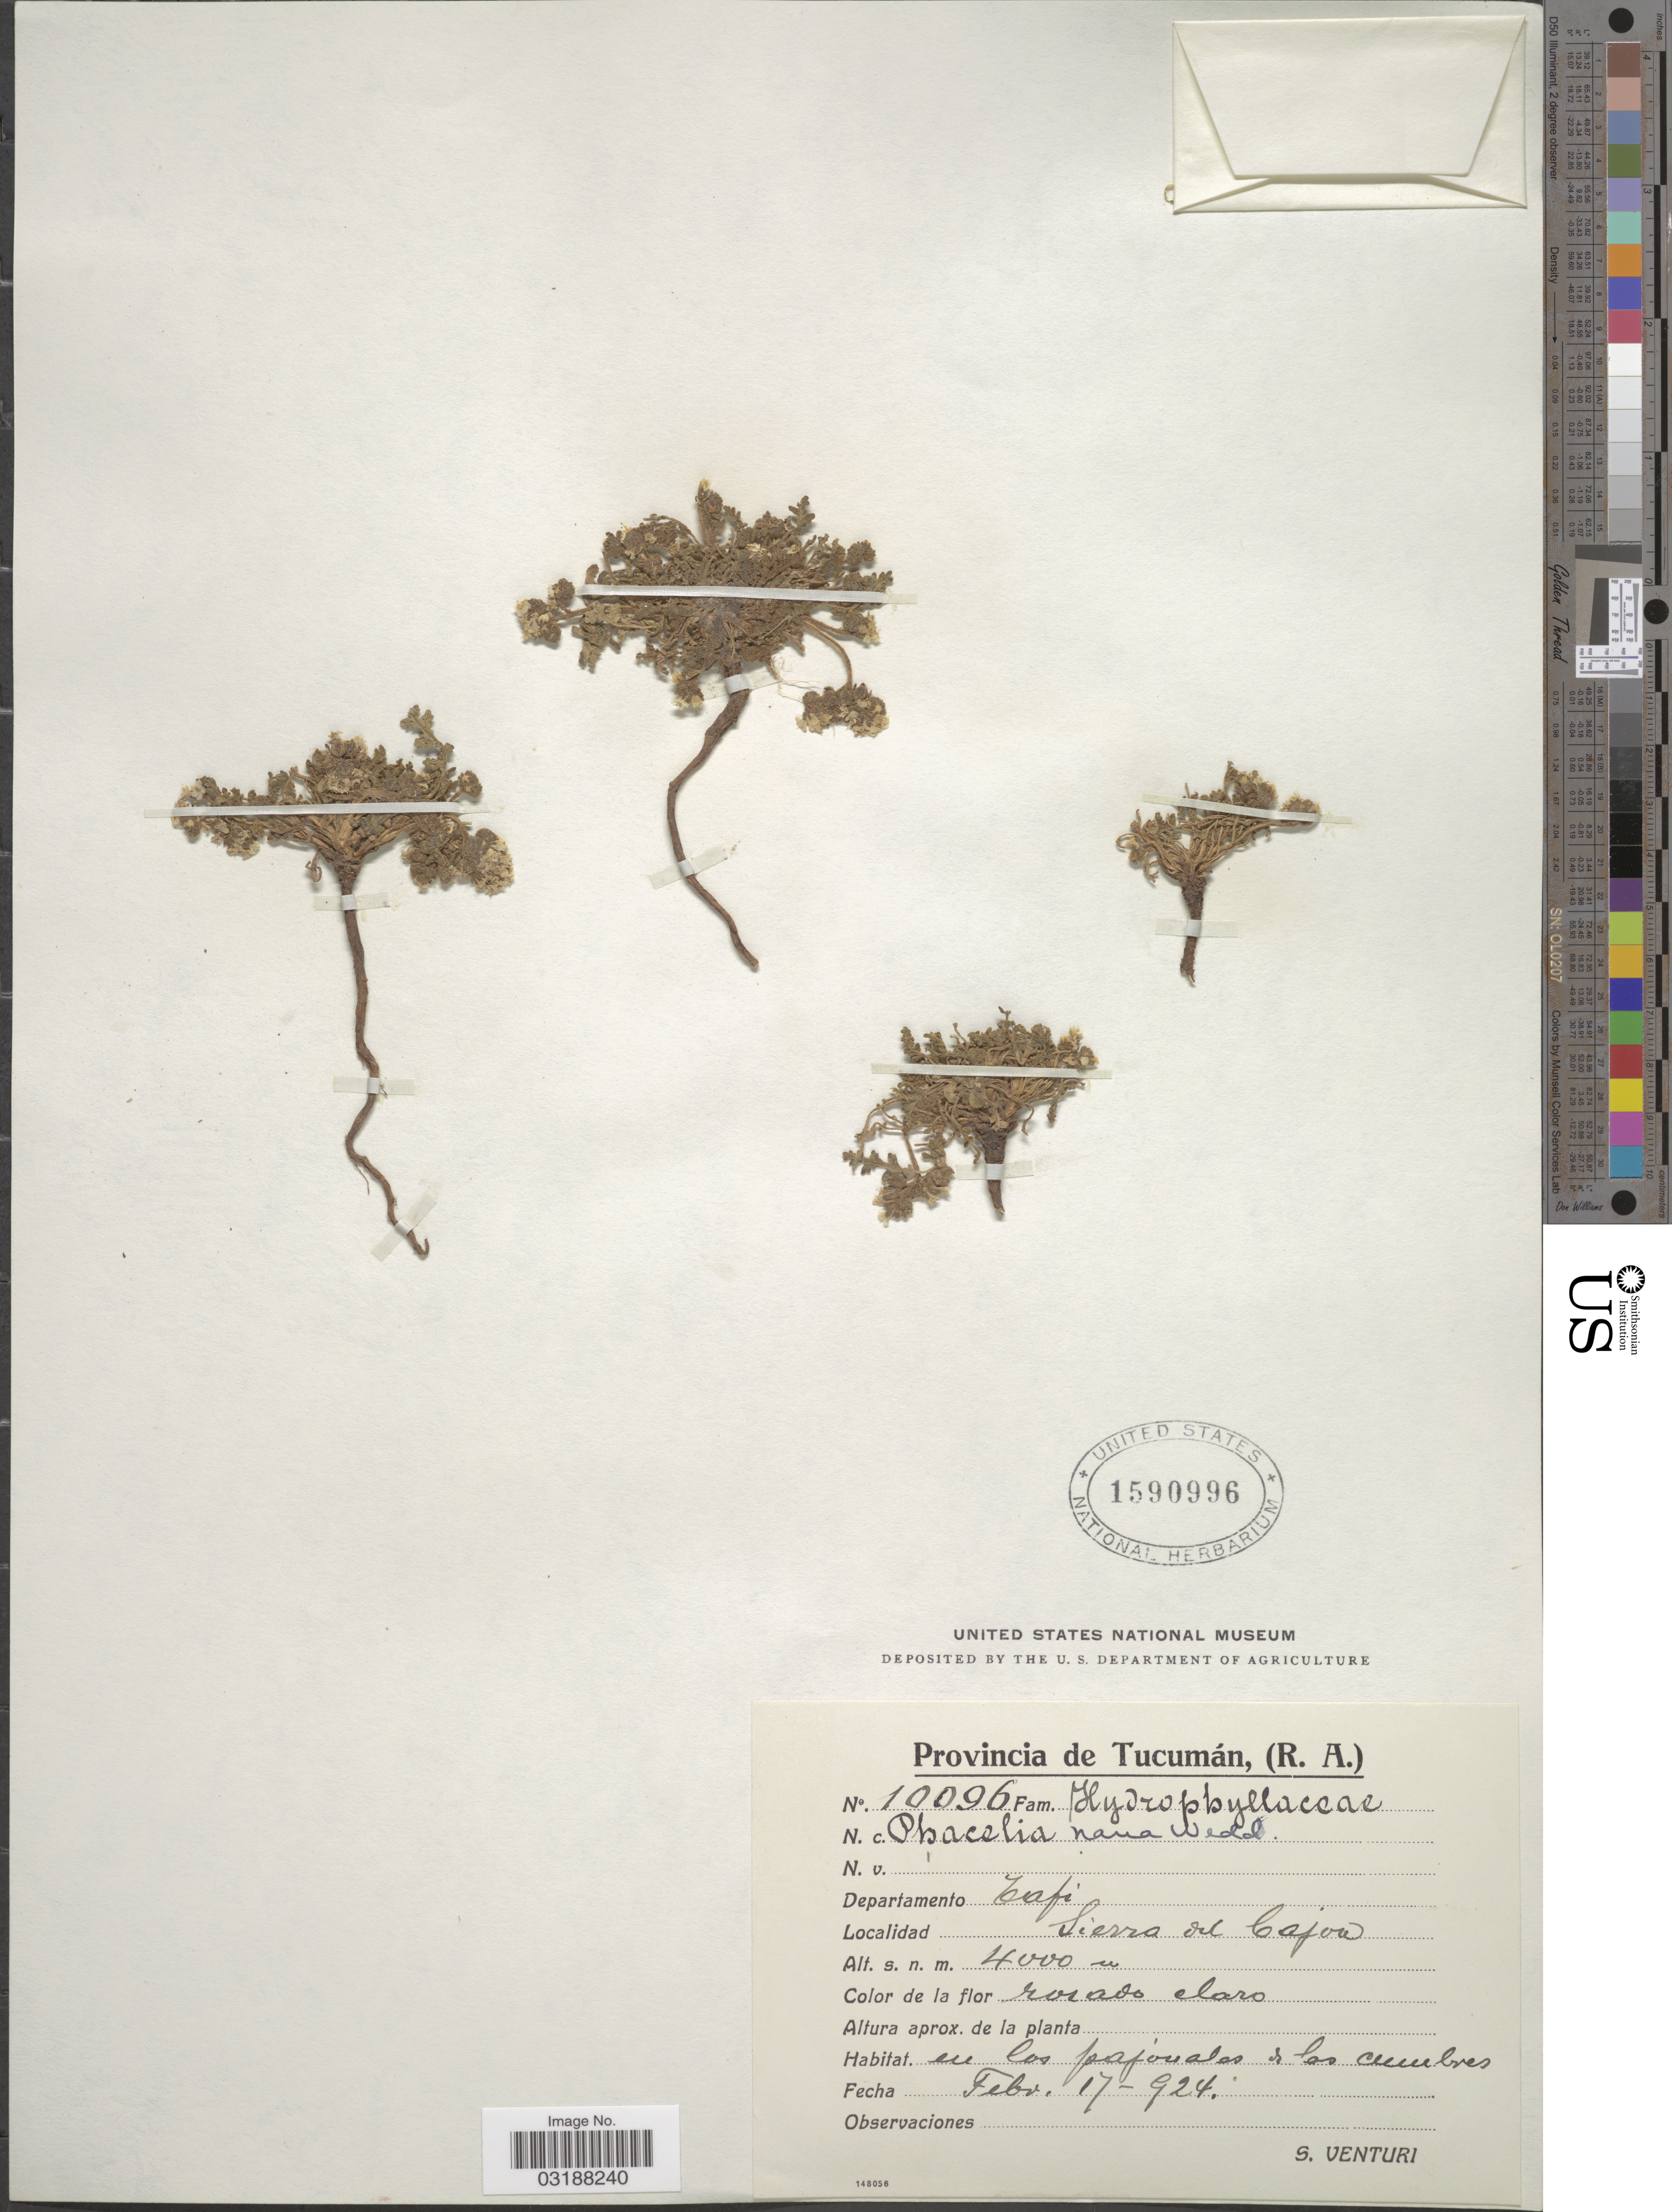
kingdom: Plantae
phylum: Tracheophyta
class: Magnoliopsida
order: Boraginales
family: Hydrophyllaceae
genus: Phacelia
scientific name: Phacelia nana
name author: Wedd.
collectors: S. Venturi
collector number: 10096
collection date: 1924-02-17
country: Argentina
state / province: Tucuman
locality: Provincia de Tucumán, (R.A.), Departamento Tafi, Sierra del Cajon.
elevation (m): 4000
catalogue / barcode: US 1590996